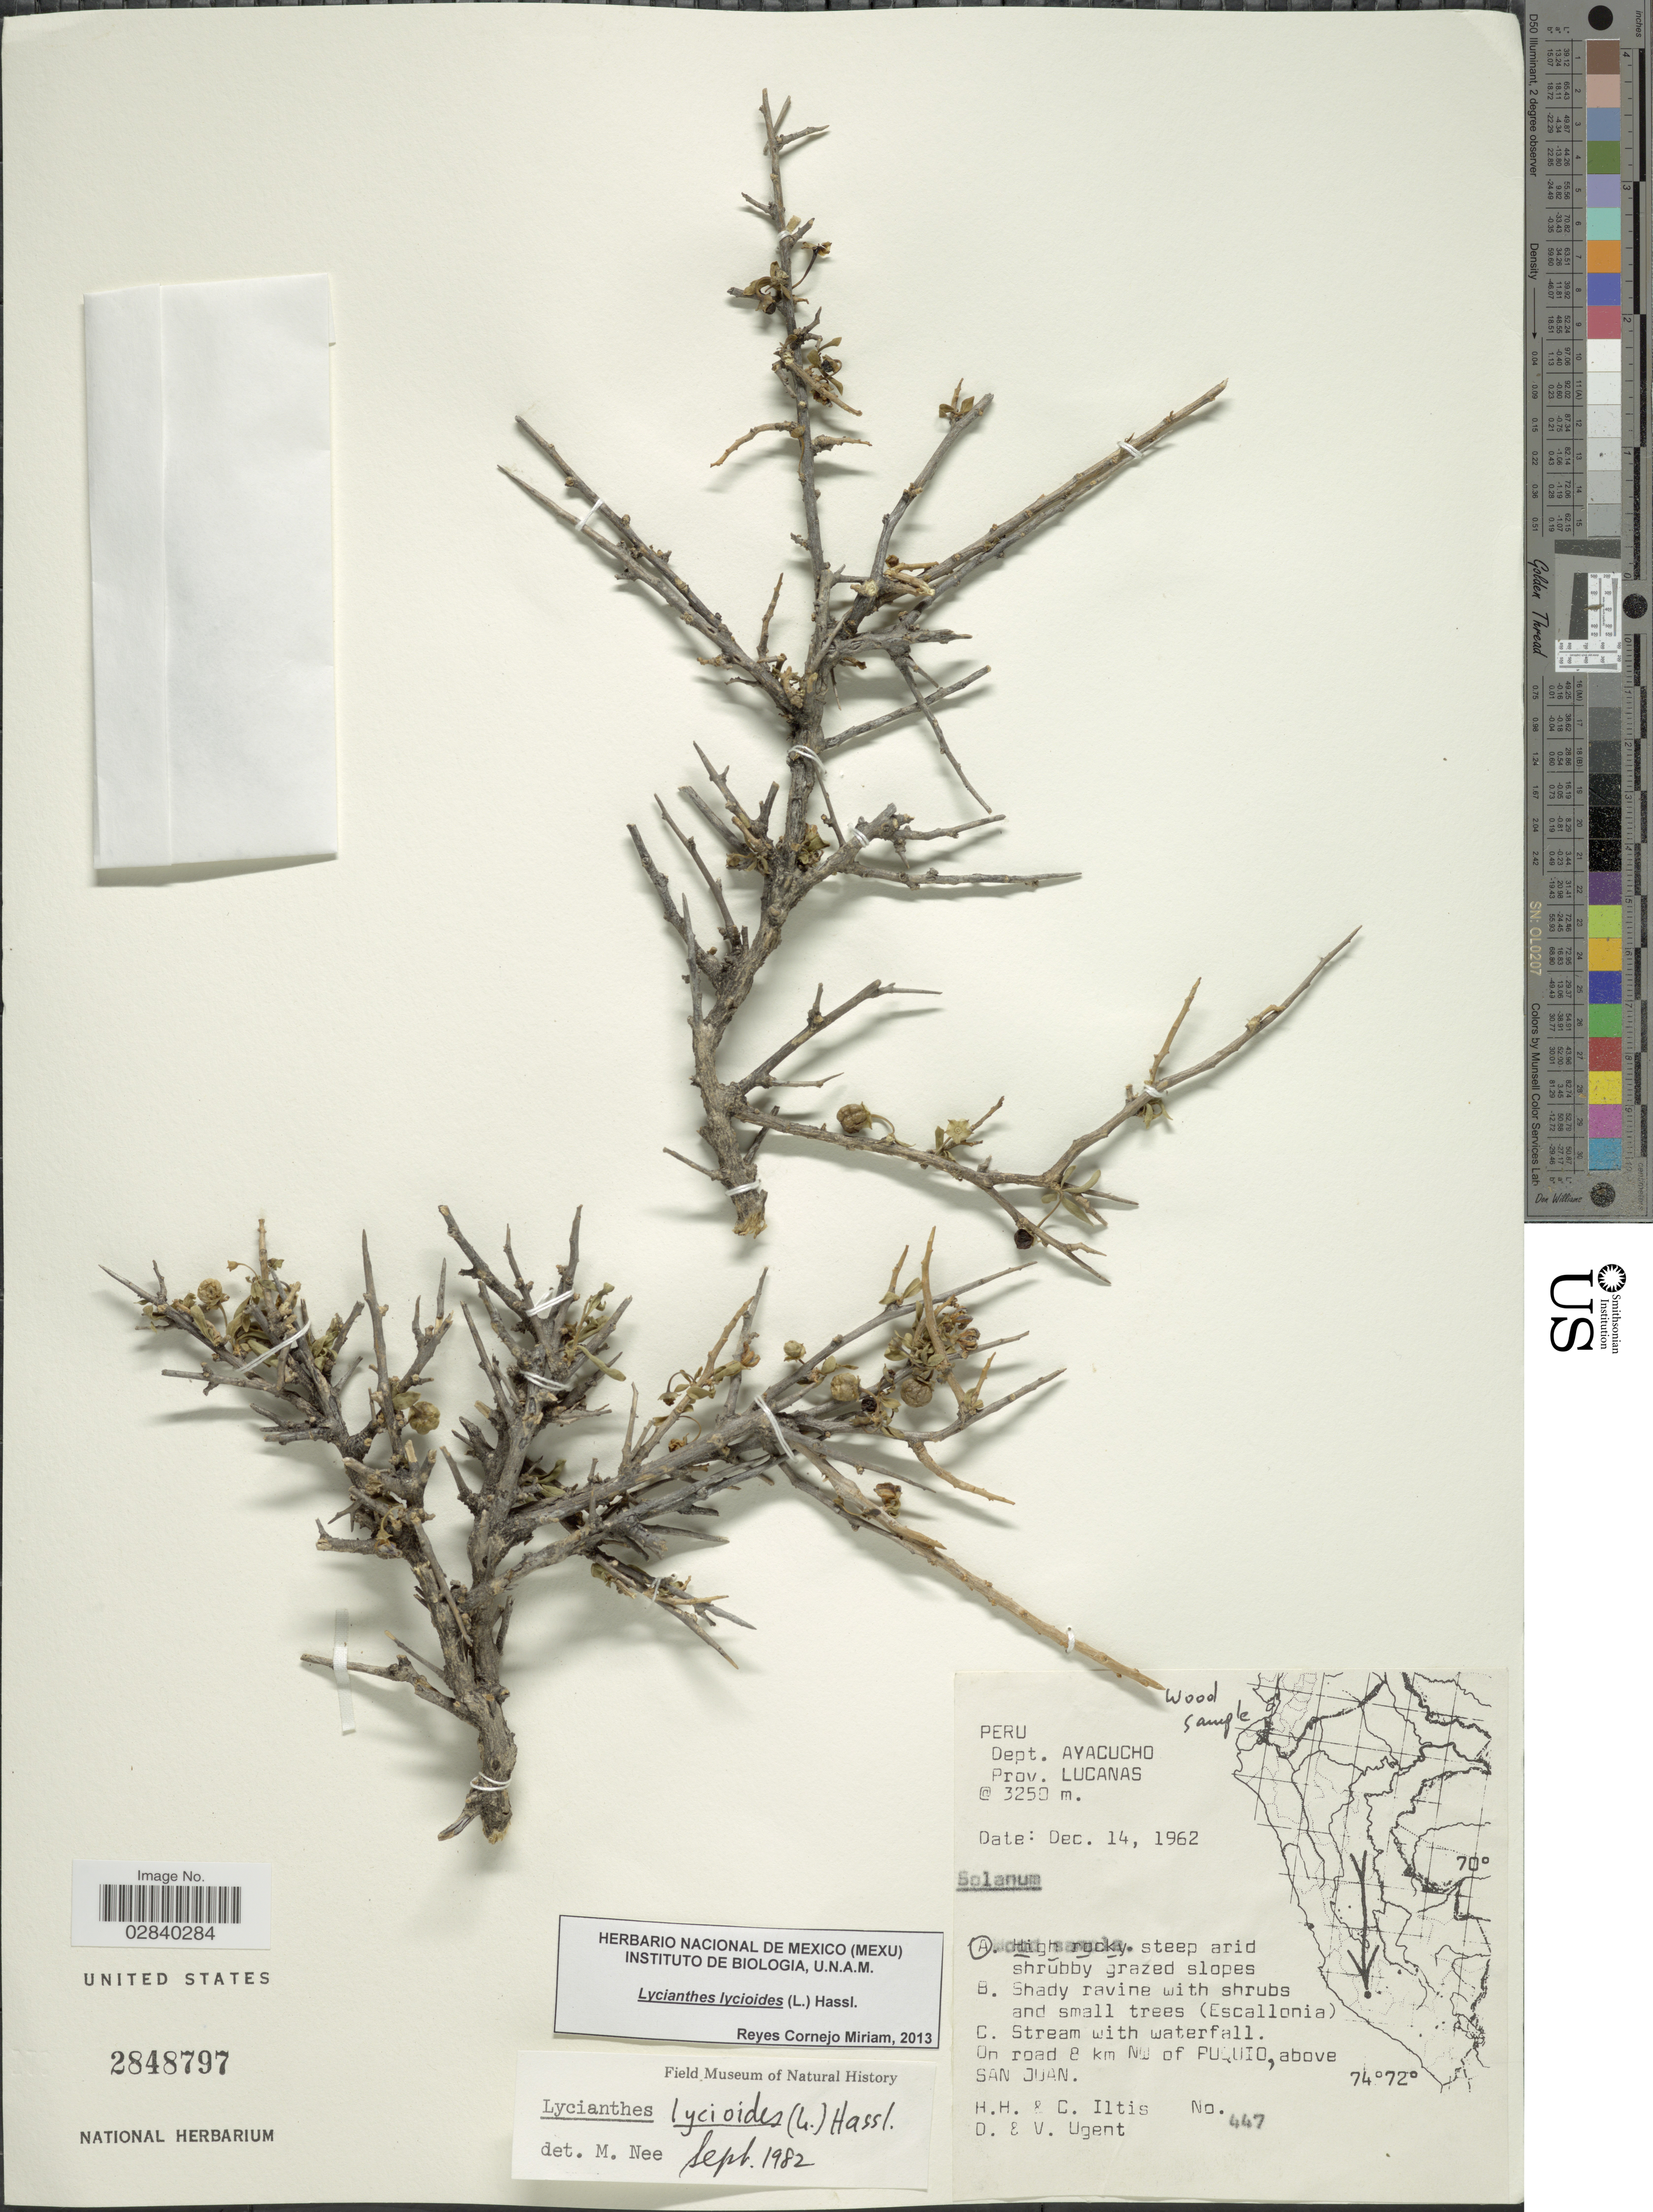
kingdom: Plantae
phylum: Tracheophyta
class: Magnoliopsida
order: Solanales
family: Solanaceae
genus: Lycianthes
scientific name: Lycianthes lycioides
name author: (L.) Hassl.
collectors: H. H. Iltis, C. G. Iltis, D. Ugent & V. Ugent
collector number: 447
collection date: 1962-12-14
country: Peru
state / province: Ayacucho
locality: Dept. Ayacucho, Prov. Lucanas. On road 8 km NW of Puquio, above San Juan.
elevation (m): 3250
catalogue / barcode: US 2848797